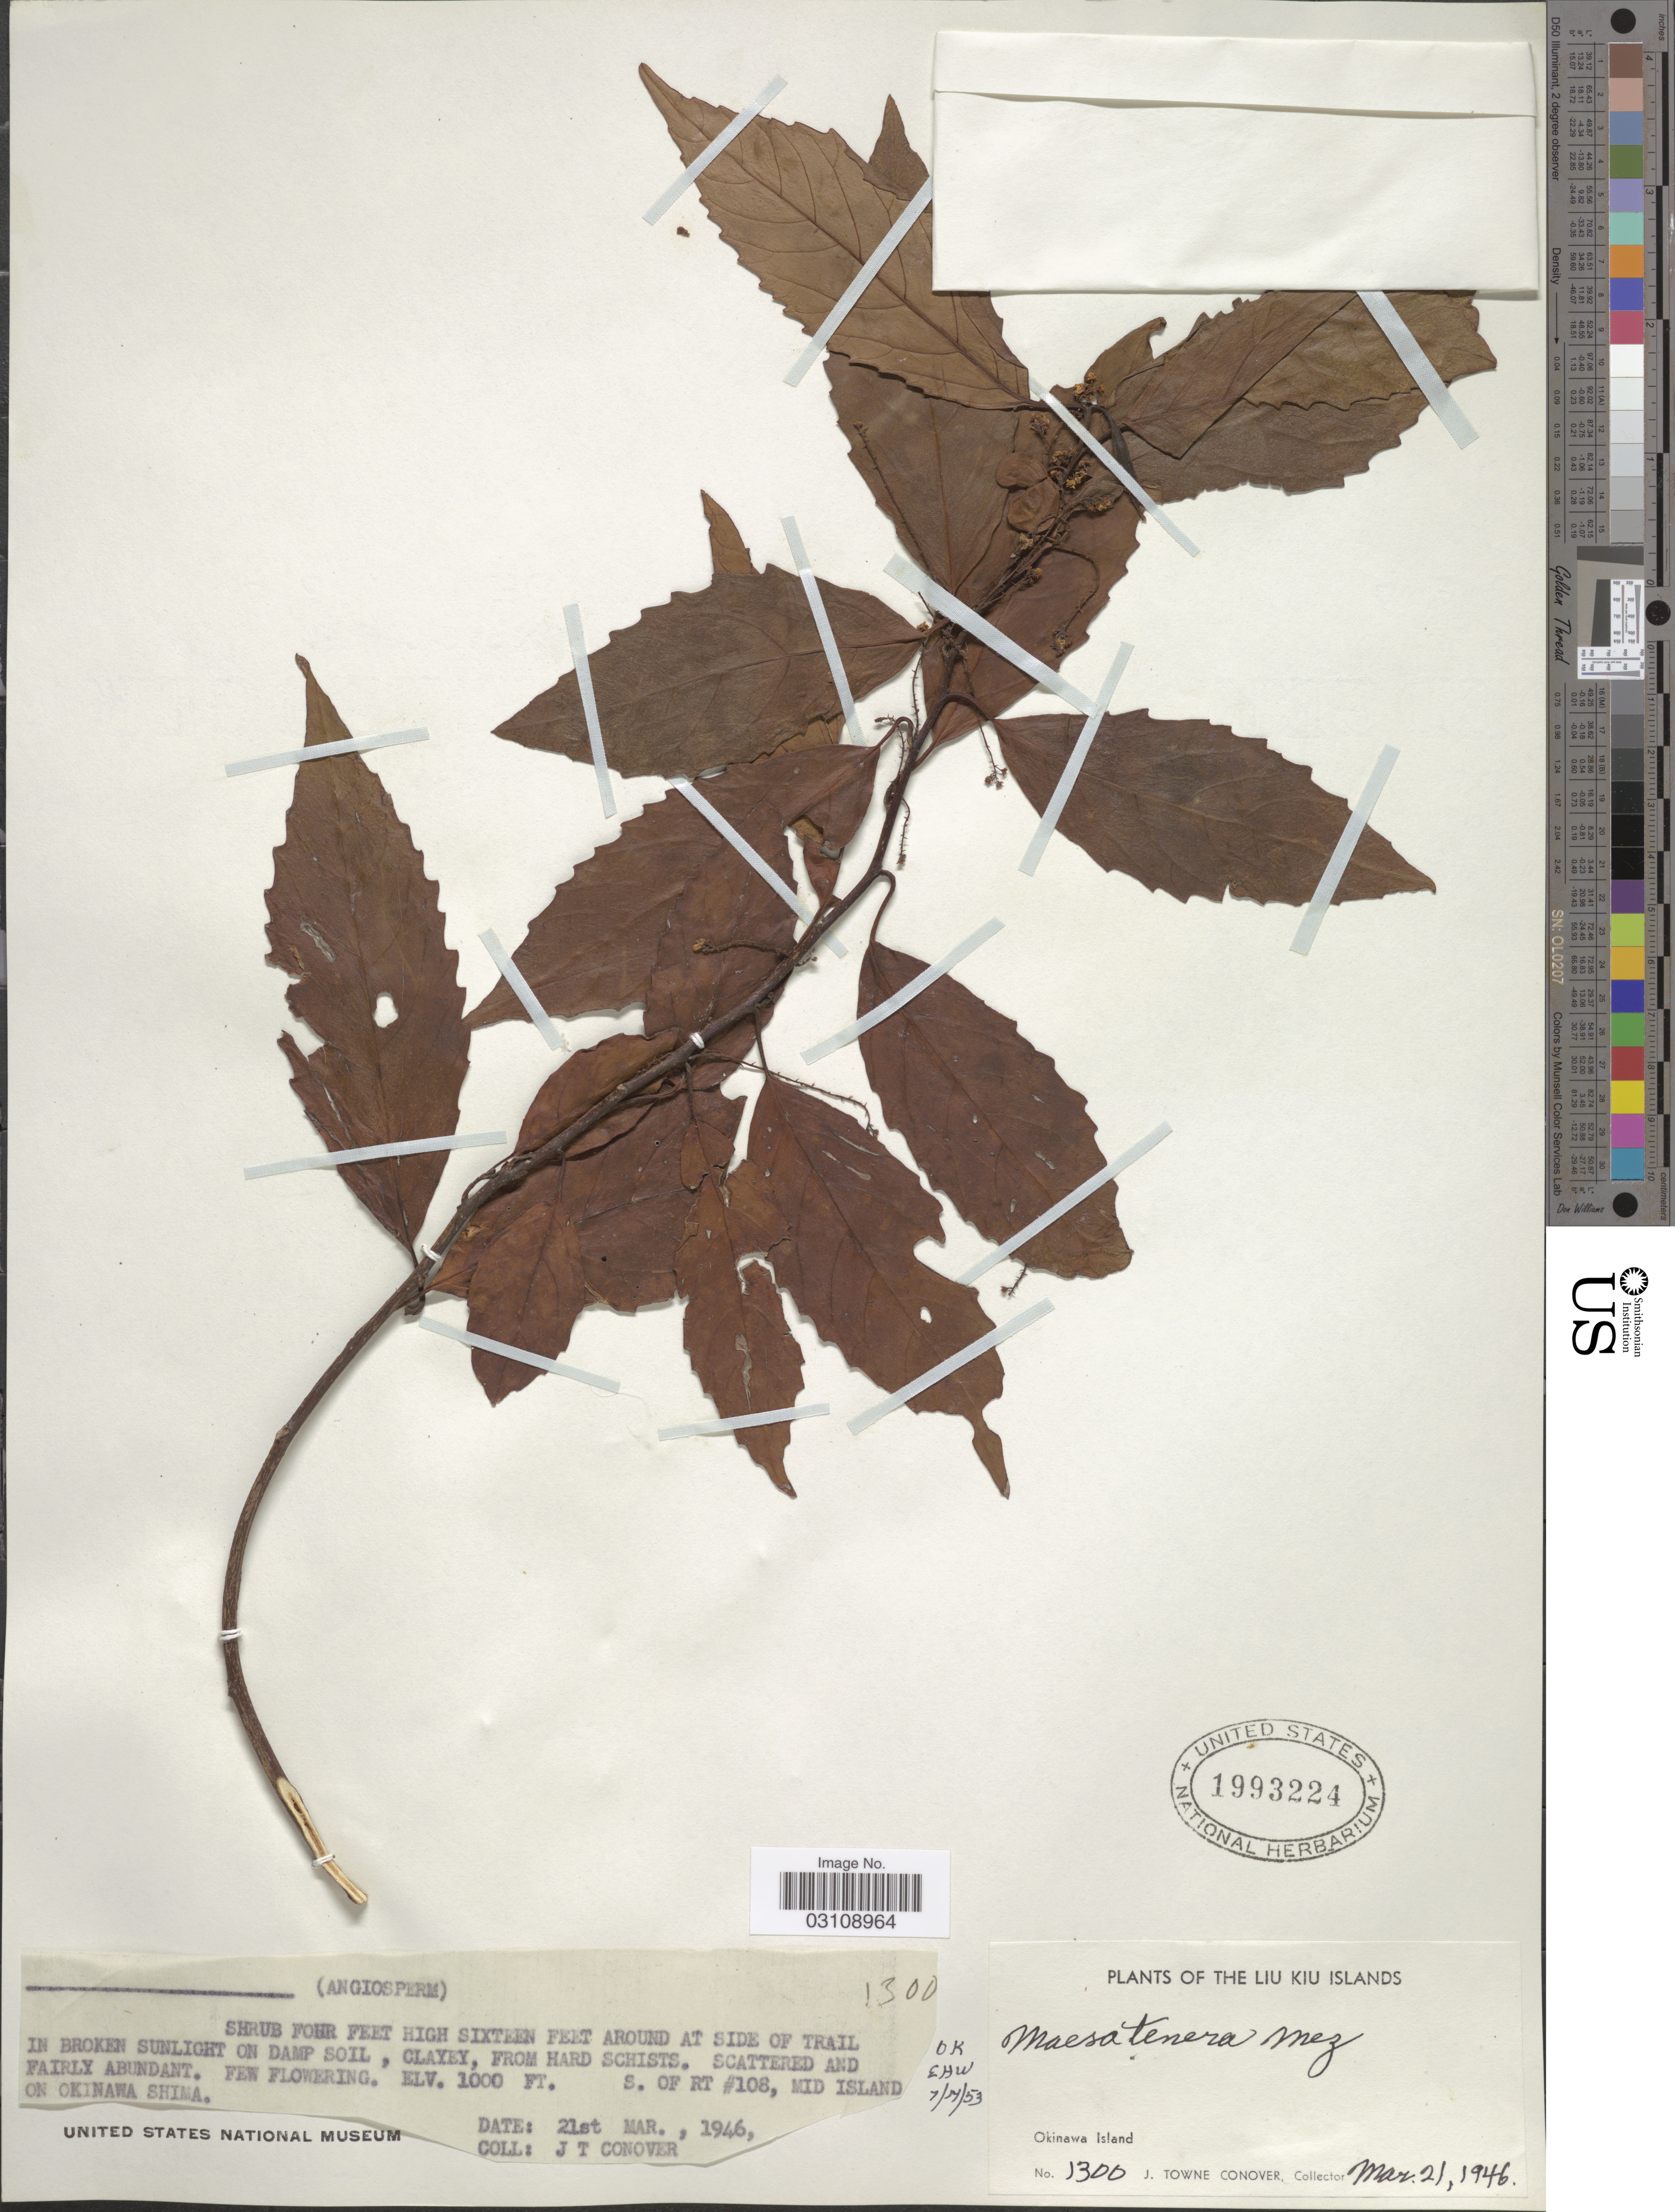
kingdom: Plantae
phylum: Tracheophyta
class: Magnoliopsida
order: Ericales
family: Primulaceae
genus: Maesa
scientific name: Maesa tenera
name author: Mez in Engl.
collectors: J. T. Conover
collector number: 1300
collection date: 1946-03-21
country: Japan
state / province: Okinawa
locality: The Liu Kiu Islands. Okinawa Island. S. of Rt #108, Mid Island on Okinawa Shima.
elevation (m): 305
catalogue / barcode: US 1993224